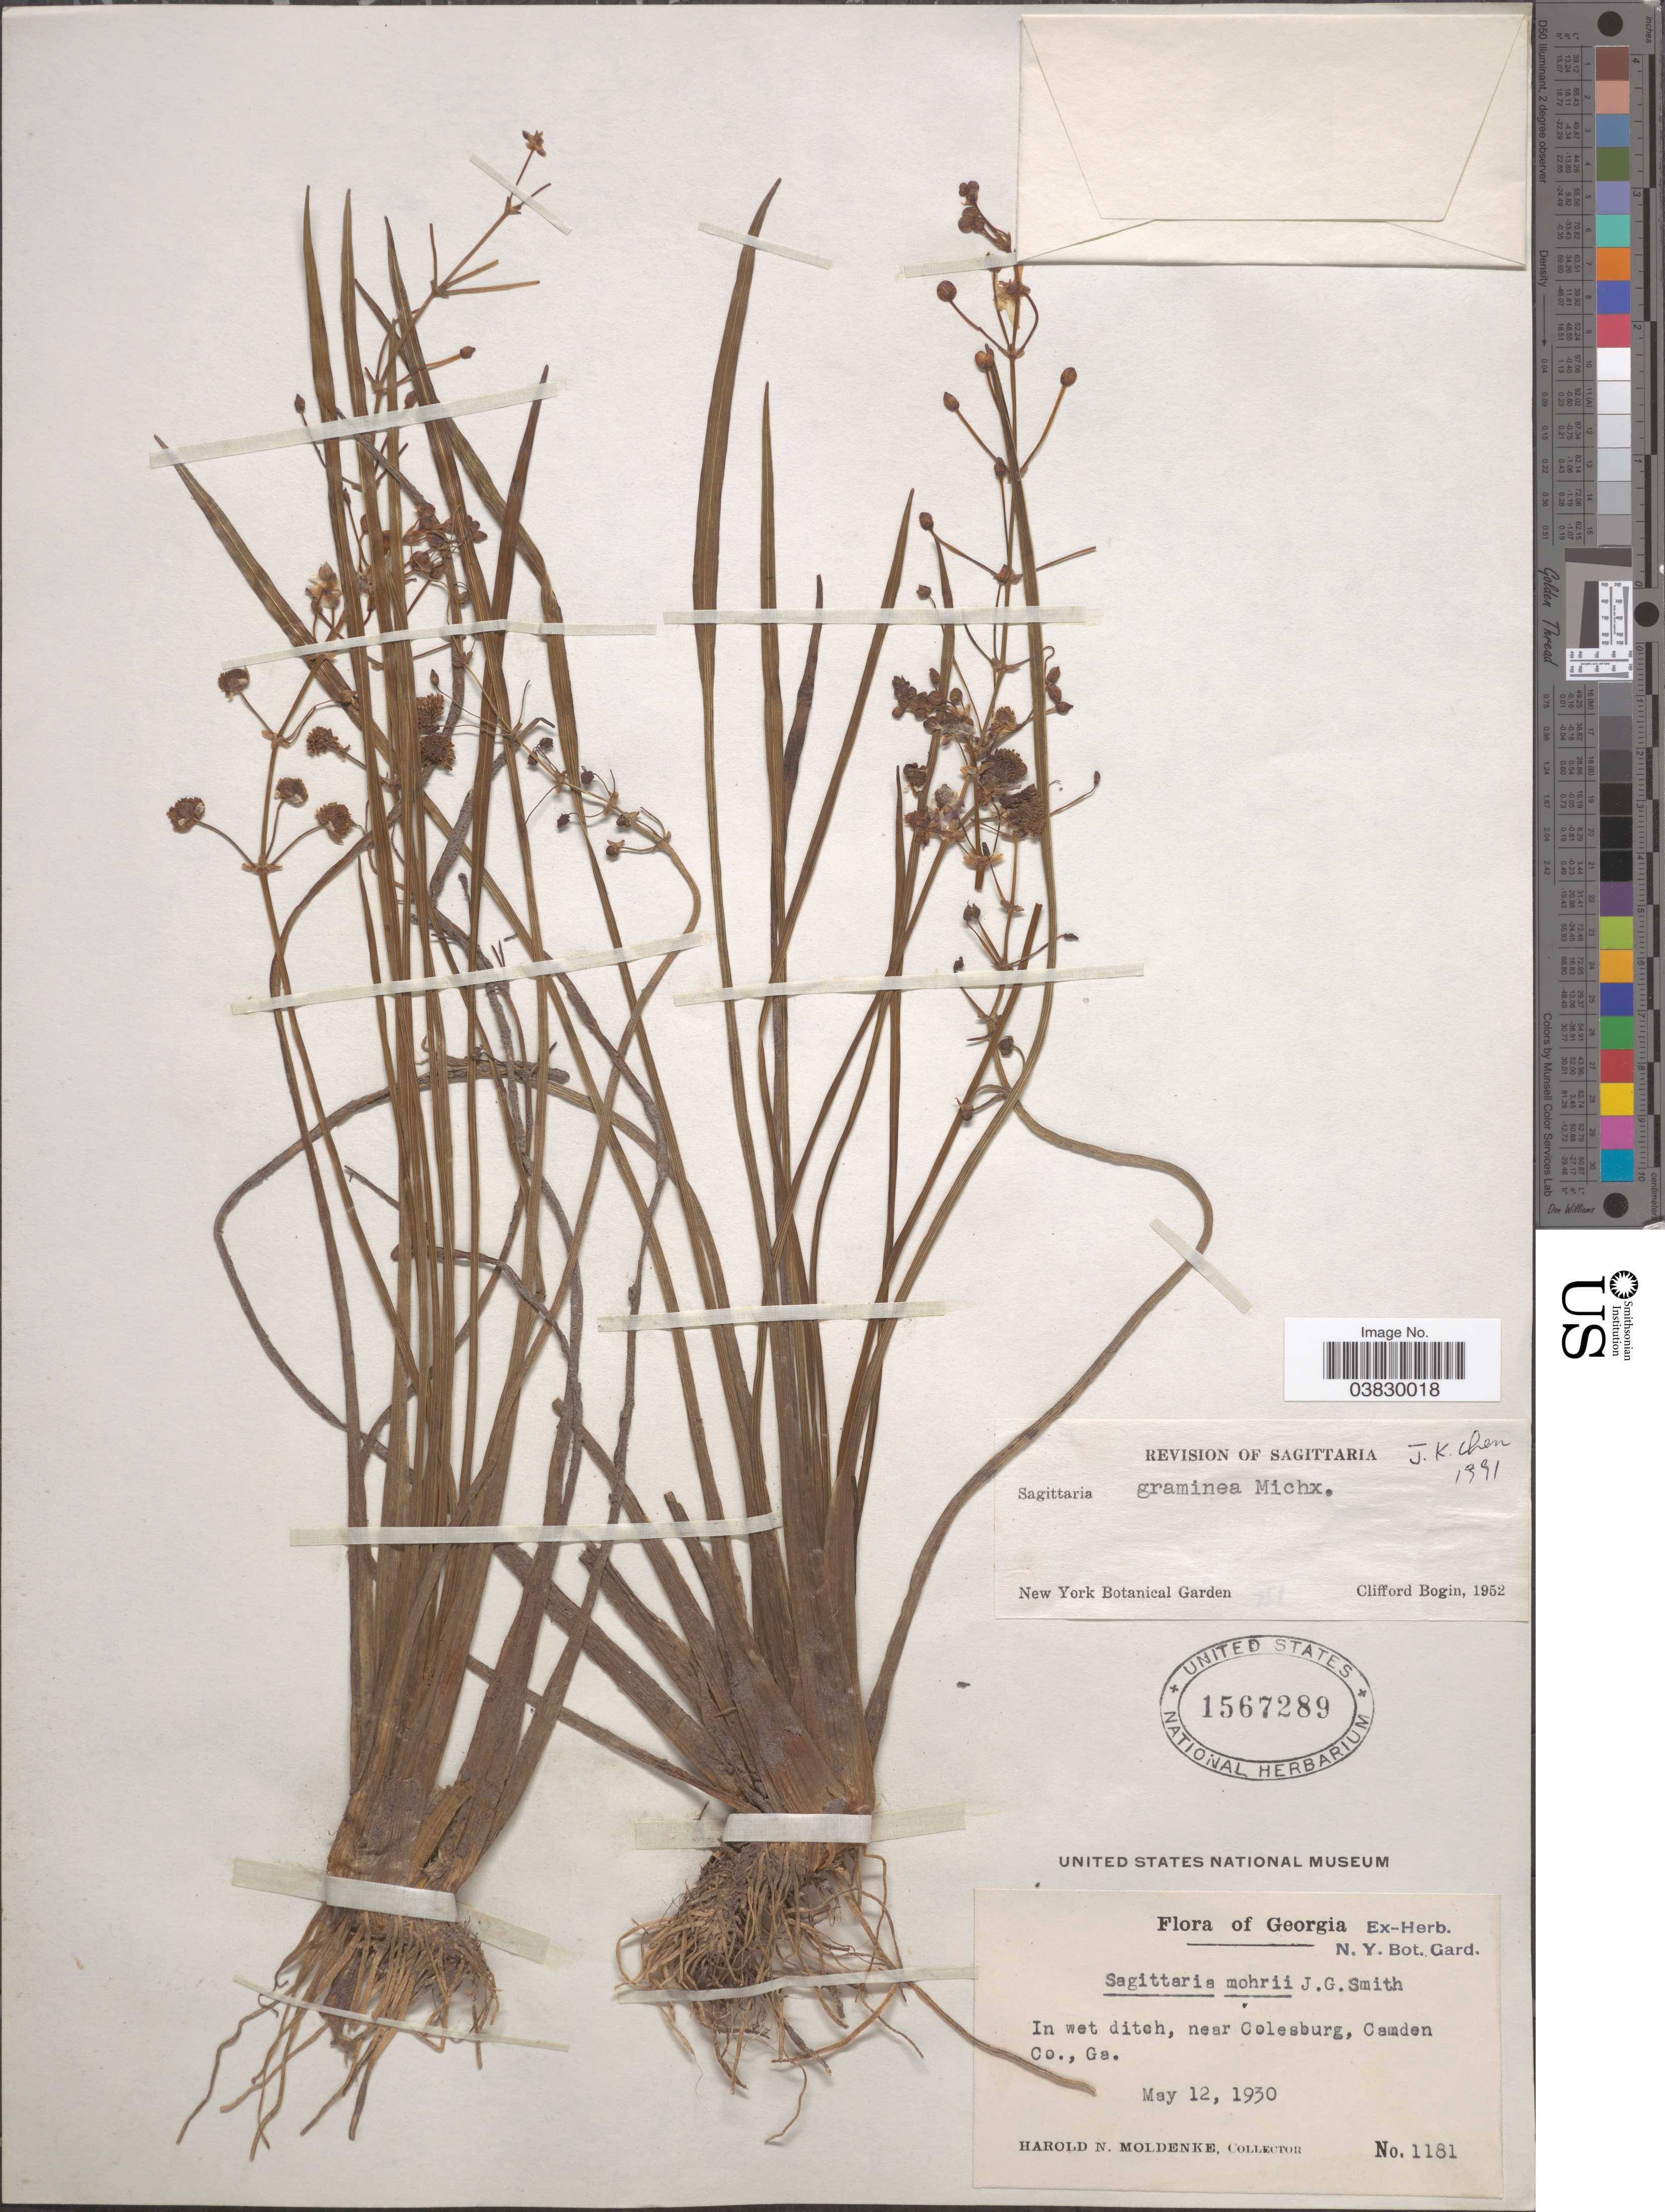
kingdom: Plantae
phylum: Tracheophyta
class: Liliopsida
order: Alismatales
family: Alismataceae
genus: Sagittaria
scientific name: Sagittaria graminea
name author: Michx.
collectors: H. N. Moldenke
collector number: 1181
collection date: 1930-05-12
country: United States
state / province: Georgia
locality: In wet ditch, near Colesburg, Camden Co.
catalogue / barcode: US 1567289